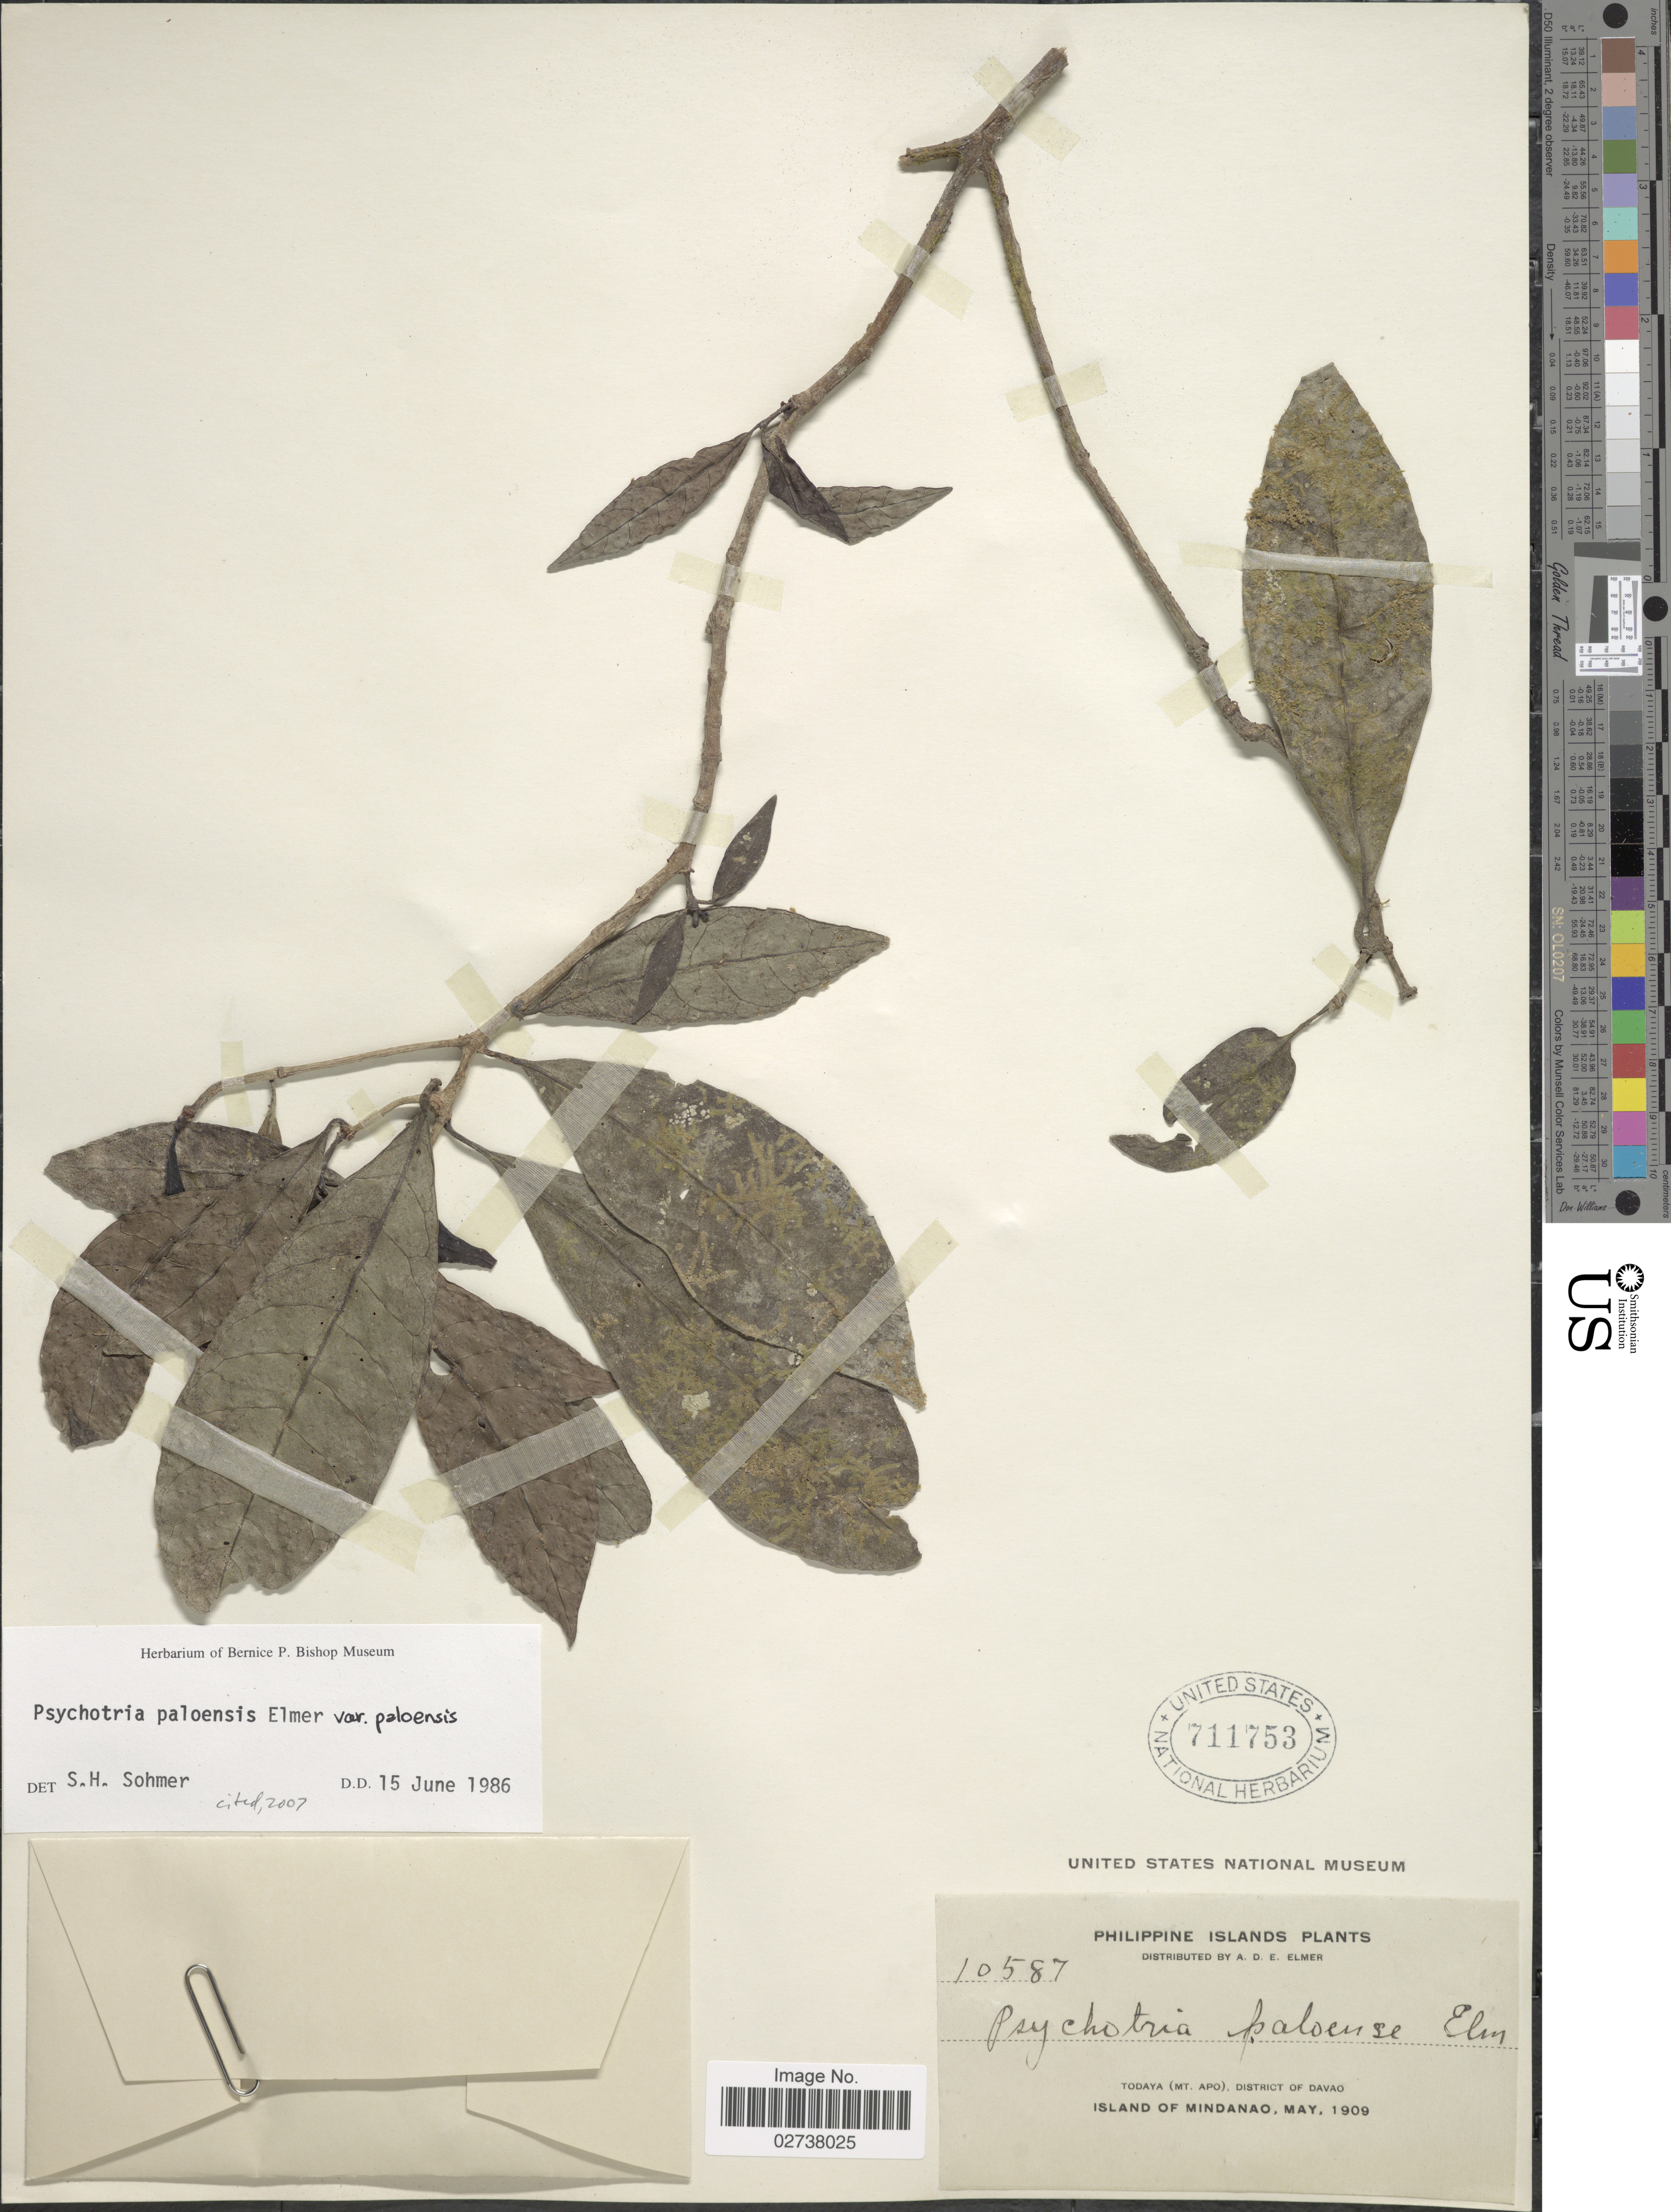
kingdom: Plantae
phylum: Tracheophyta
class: Magnoliopsida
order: Gentianales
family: Rubiaceae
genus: Psychotria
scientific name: Psychotria paloensis var. paloensis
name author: Elmer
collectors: A. D. E. Elmer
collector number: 10587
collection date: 1909-05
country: Philippines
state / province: Davao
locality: Todaya, (Mt. Apo), District of Davao.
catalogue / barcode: US 711753